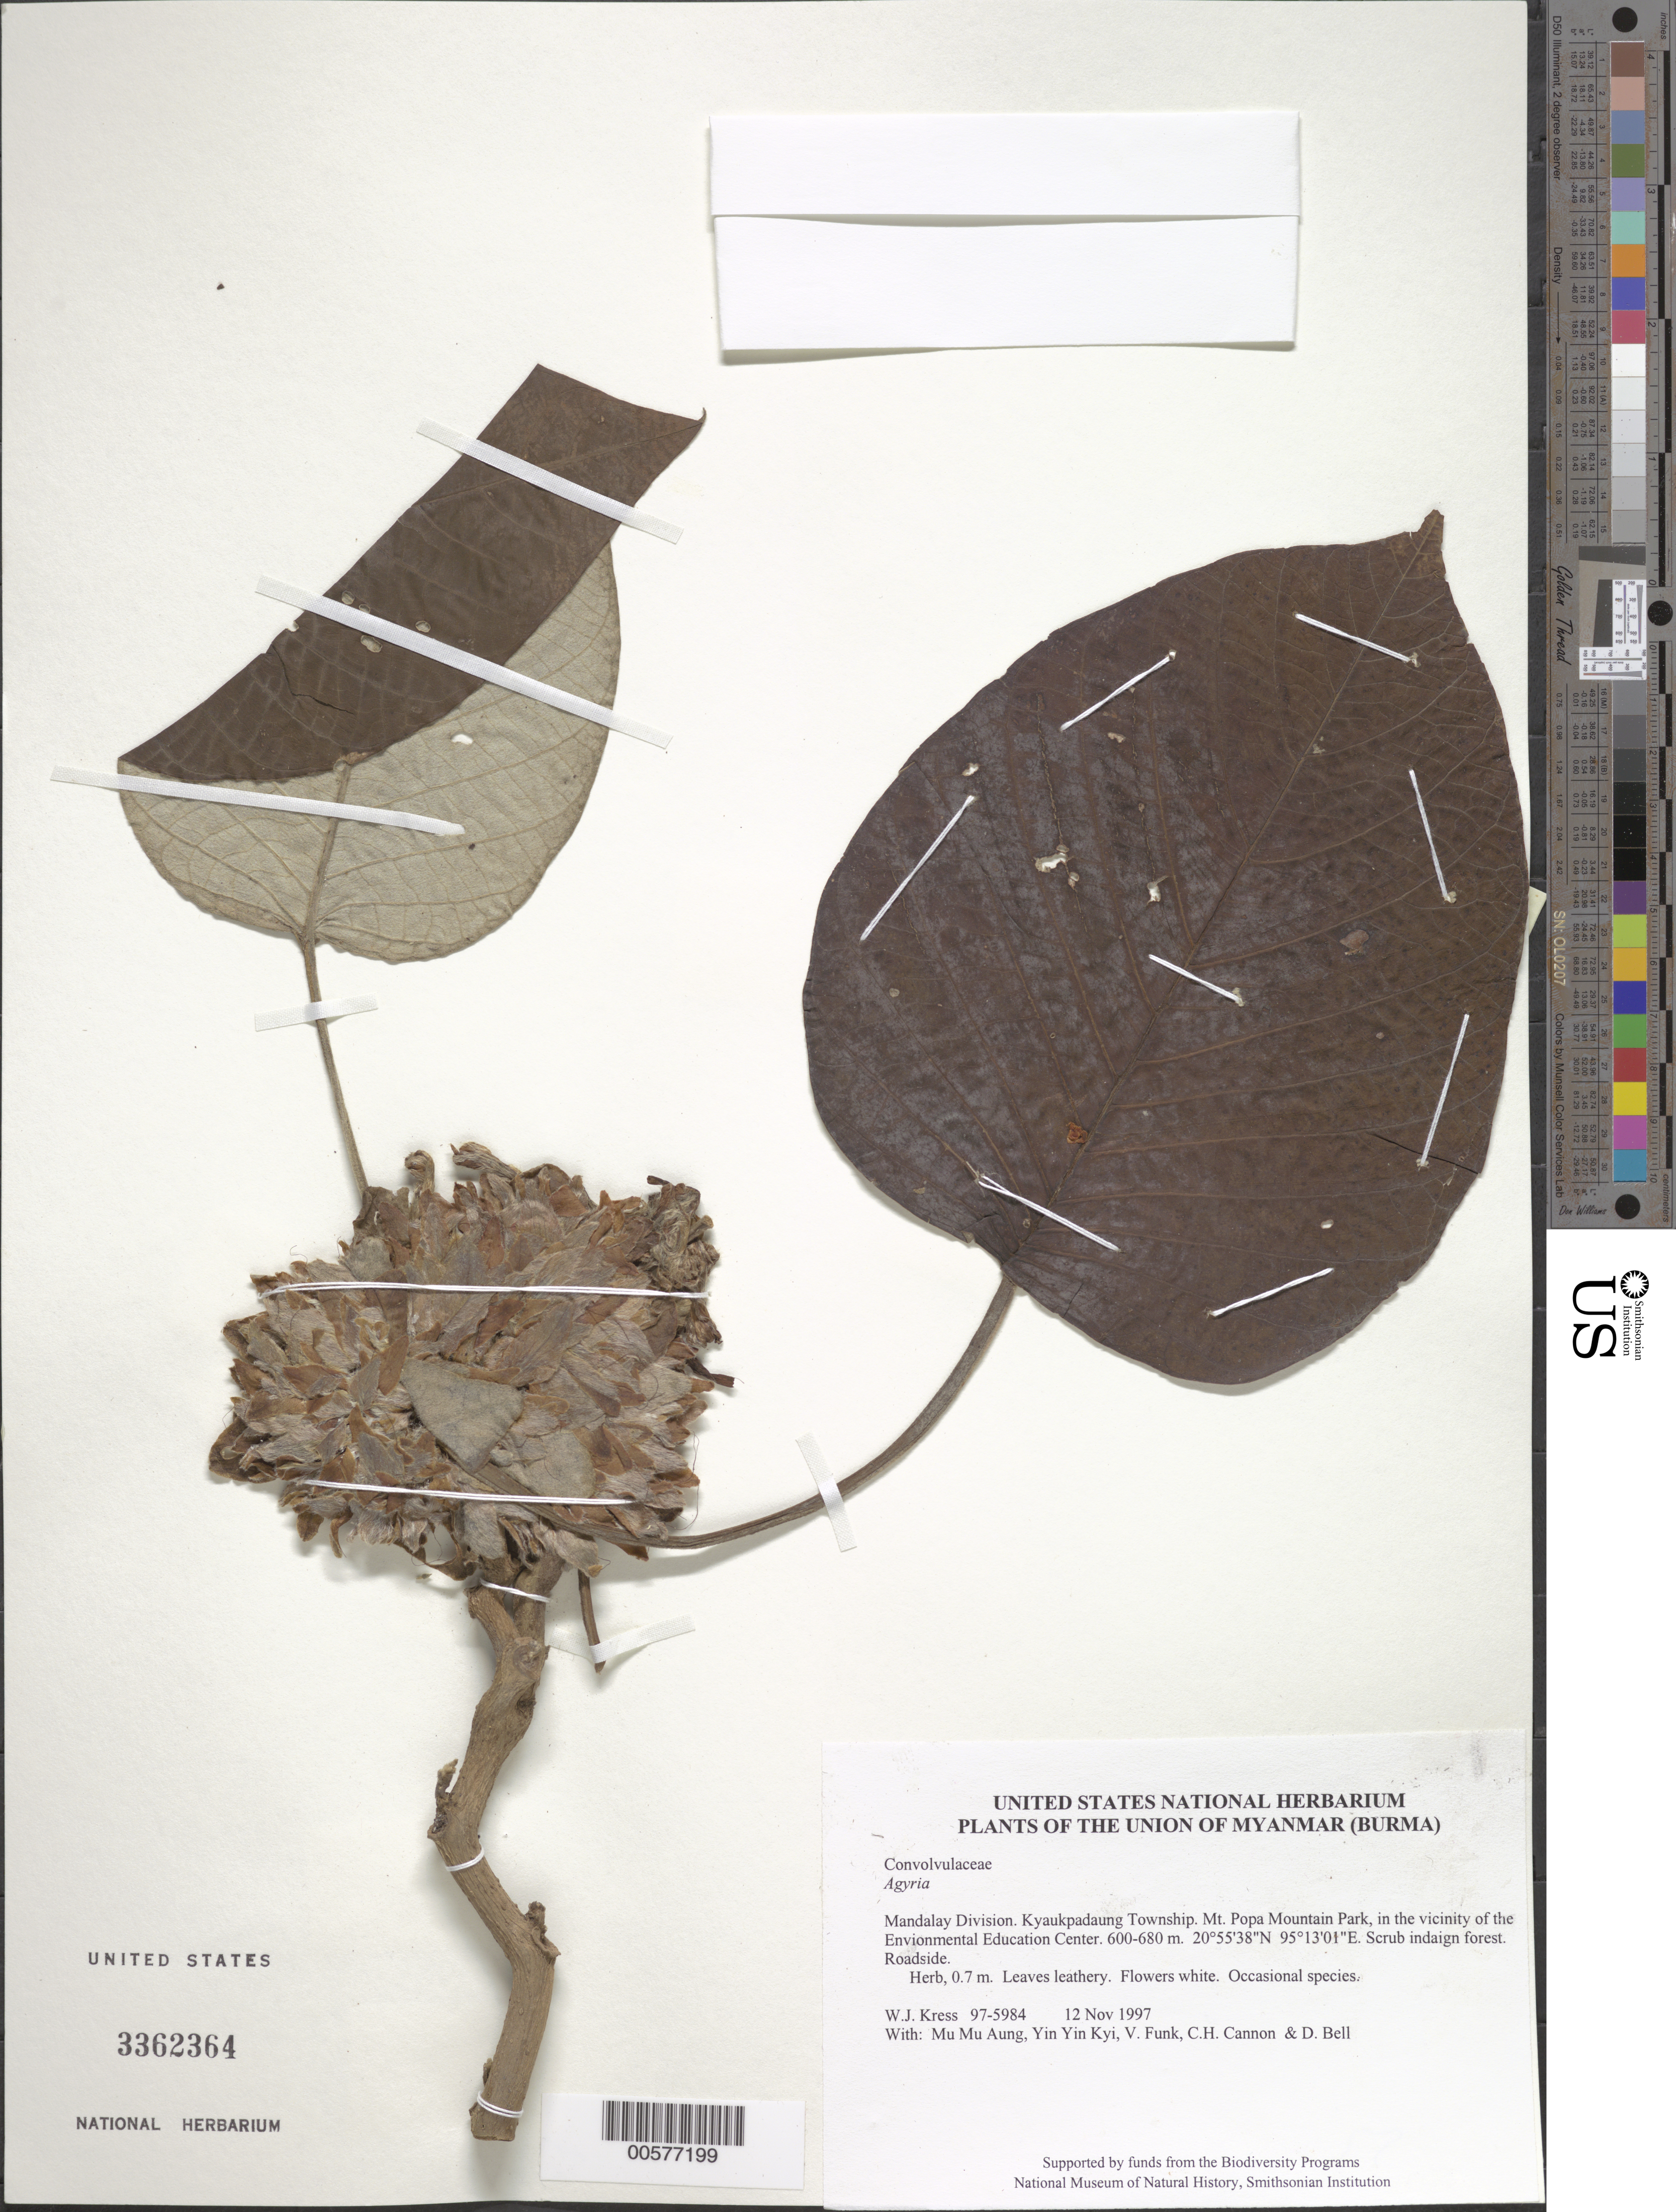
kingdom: Plantae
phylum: Tracheophyta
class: Magnoliopsida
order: Solanales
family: Convolvulaceae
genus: Argyreia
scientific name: Argyreia sp.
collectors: W. J. Kress, Mu Mu Aung, Yin Yin Kyi, V. Funk, C. H. Cannon & D. A. Bell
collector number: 97-5984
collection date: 1997-11-12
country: Myanmar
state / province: Mandalay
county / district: Kyaukpadaung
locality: Mt. Popa Mountain Park, in the vicinity of the Envionmental Education Center.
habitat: Scrub indaign forest. Roadside.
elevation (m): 600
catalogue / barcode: US 3362364